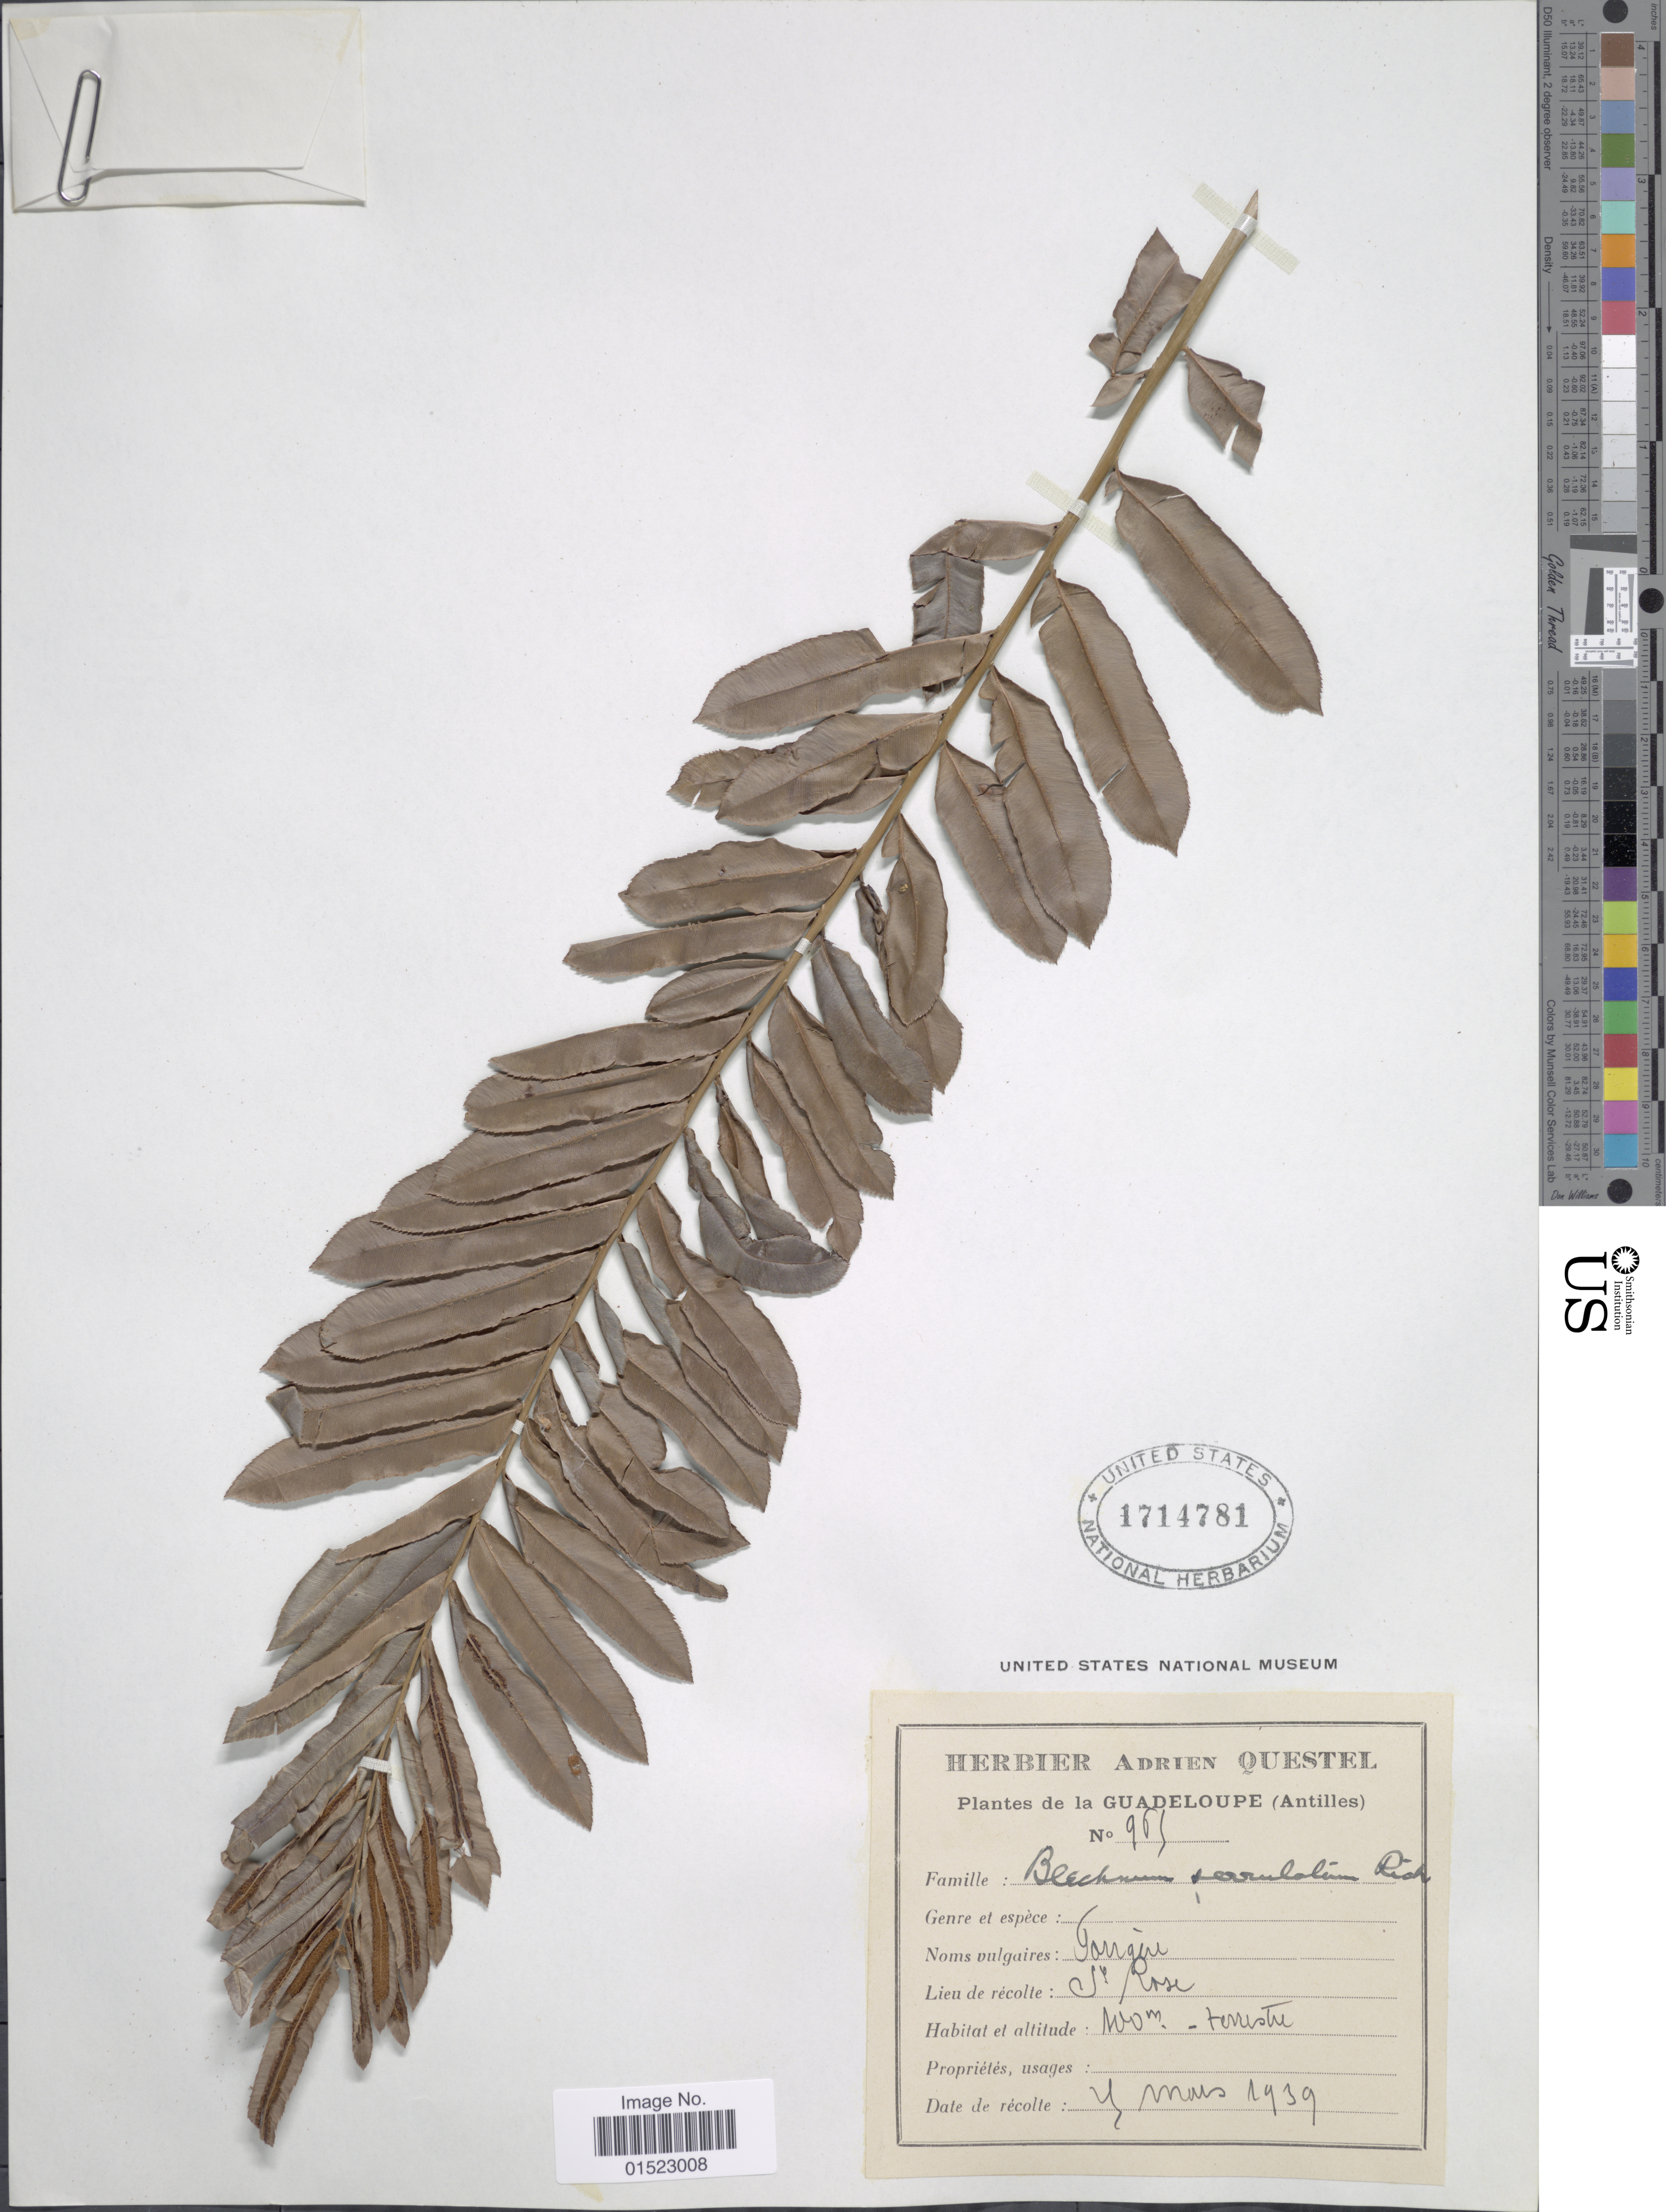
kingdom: Plantae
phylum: Tracheophyta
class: Polypodiopsida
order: Polypodiales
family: Blechnaceae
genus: Telmatoblechnum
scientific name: Telmatoblechnum serrulatum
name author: (Rich.) Perrie et al.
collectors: -- Rose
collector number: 961*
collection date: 1939-05-04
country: Guadeloupe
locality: Guadeloupe (Antilles)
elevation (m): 100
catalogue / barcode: US 1714781